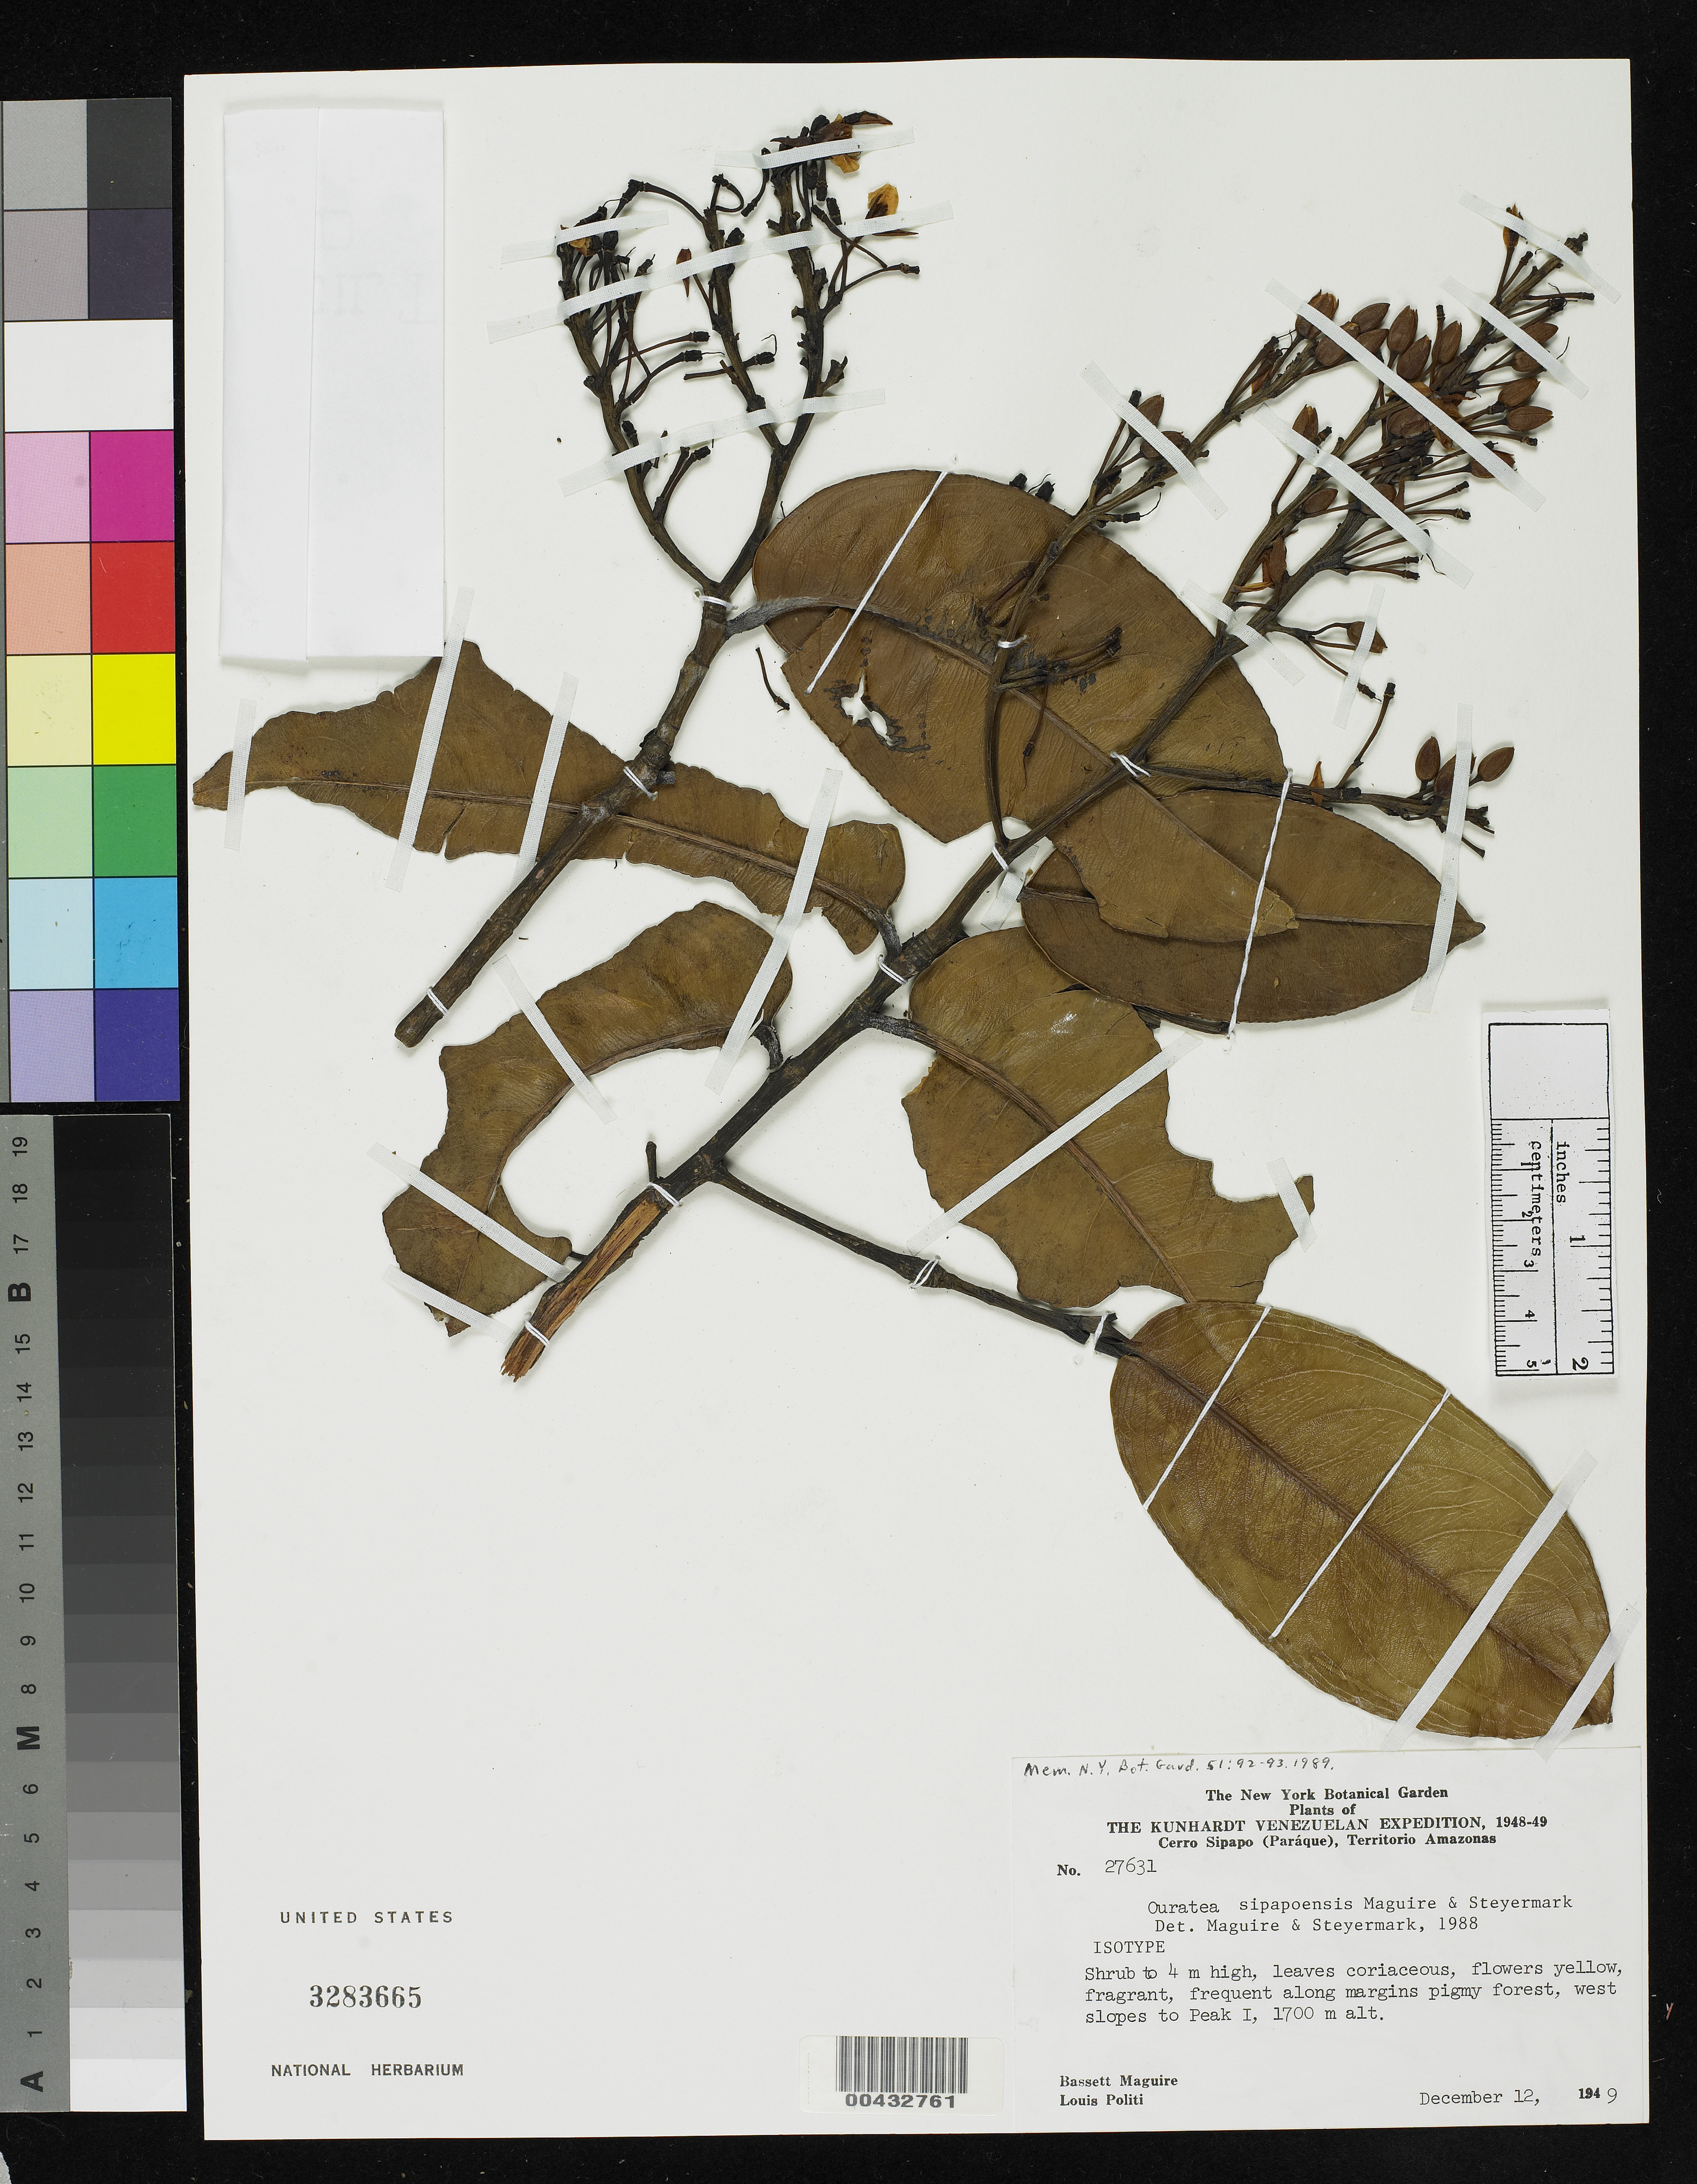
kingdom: Plantae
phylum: Tracheophyta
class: Magnoliopsida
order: Malpighiales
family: Ochnaceae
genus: Ouratea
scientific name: Ouratea sipapoensis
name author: Maguire & Steyerm.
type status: Isotype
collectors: B. Maguire & L. Politi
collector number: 27631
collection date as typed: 12 Dec 1949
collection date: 1949-12-12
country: Venezuela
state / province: Amazonas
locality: Cerro Sipapo Paraque, W slopes along to peak 1.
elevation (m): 1700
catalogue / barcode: US 3283665